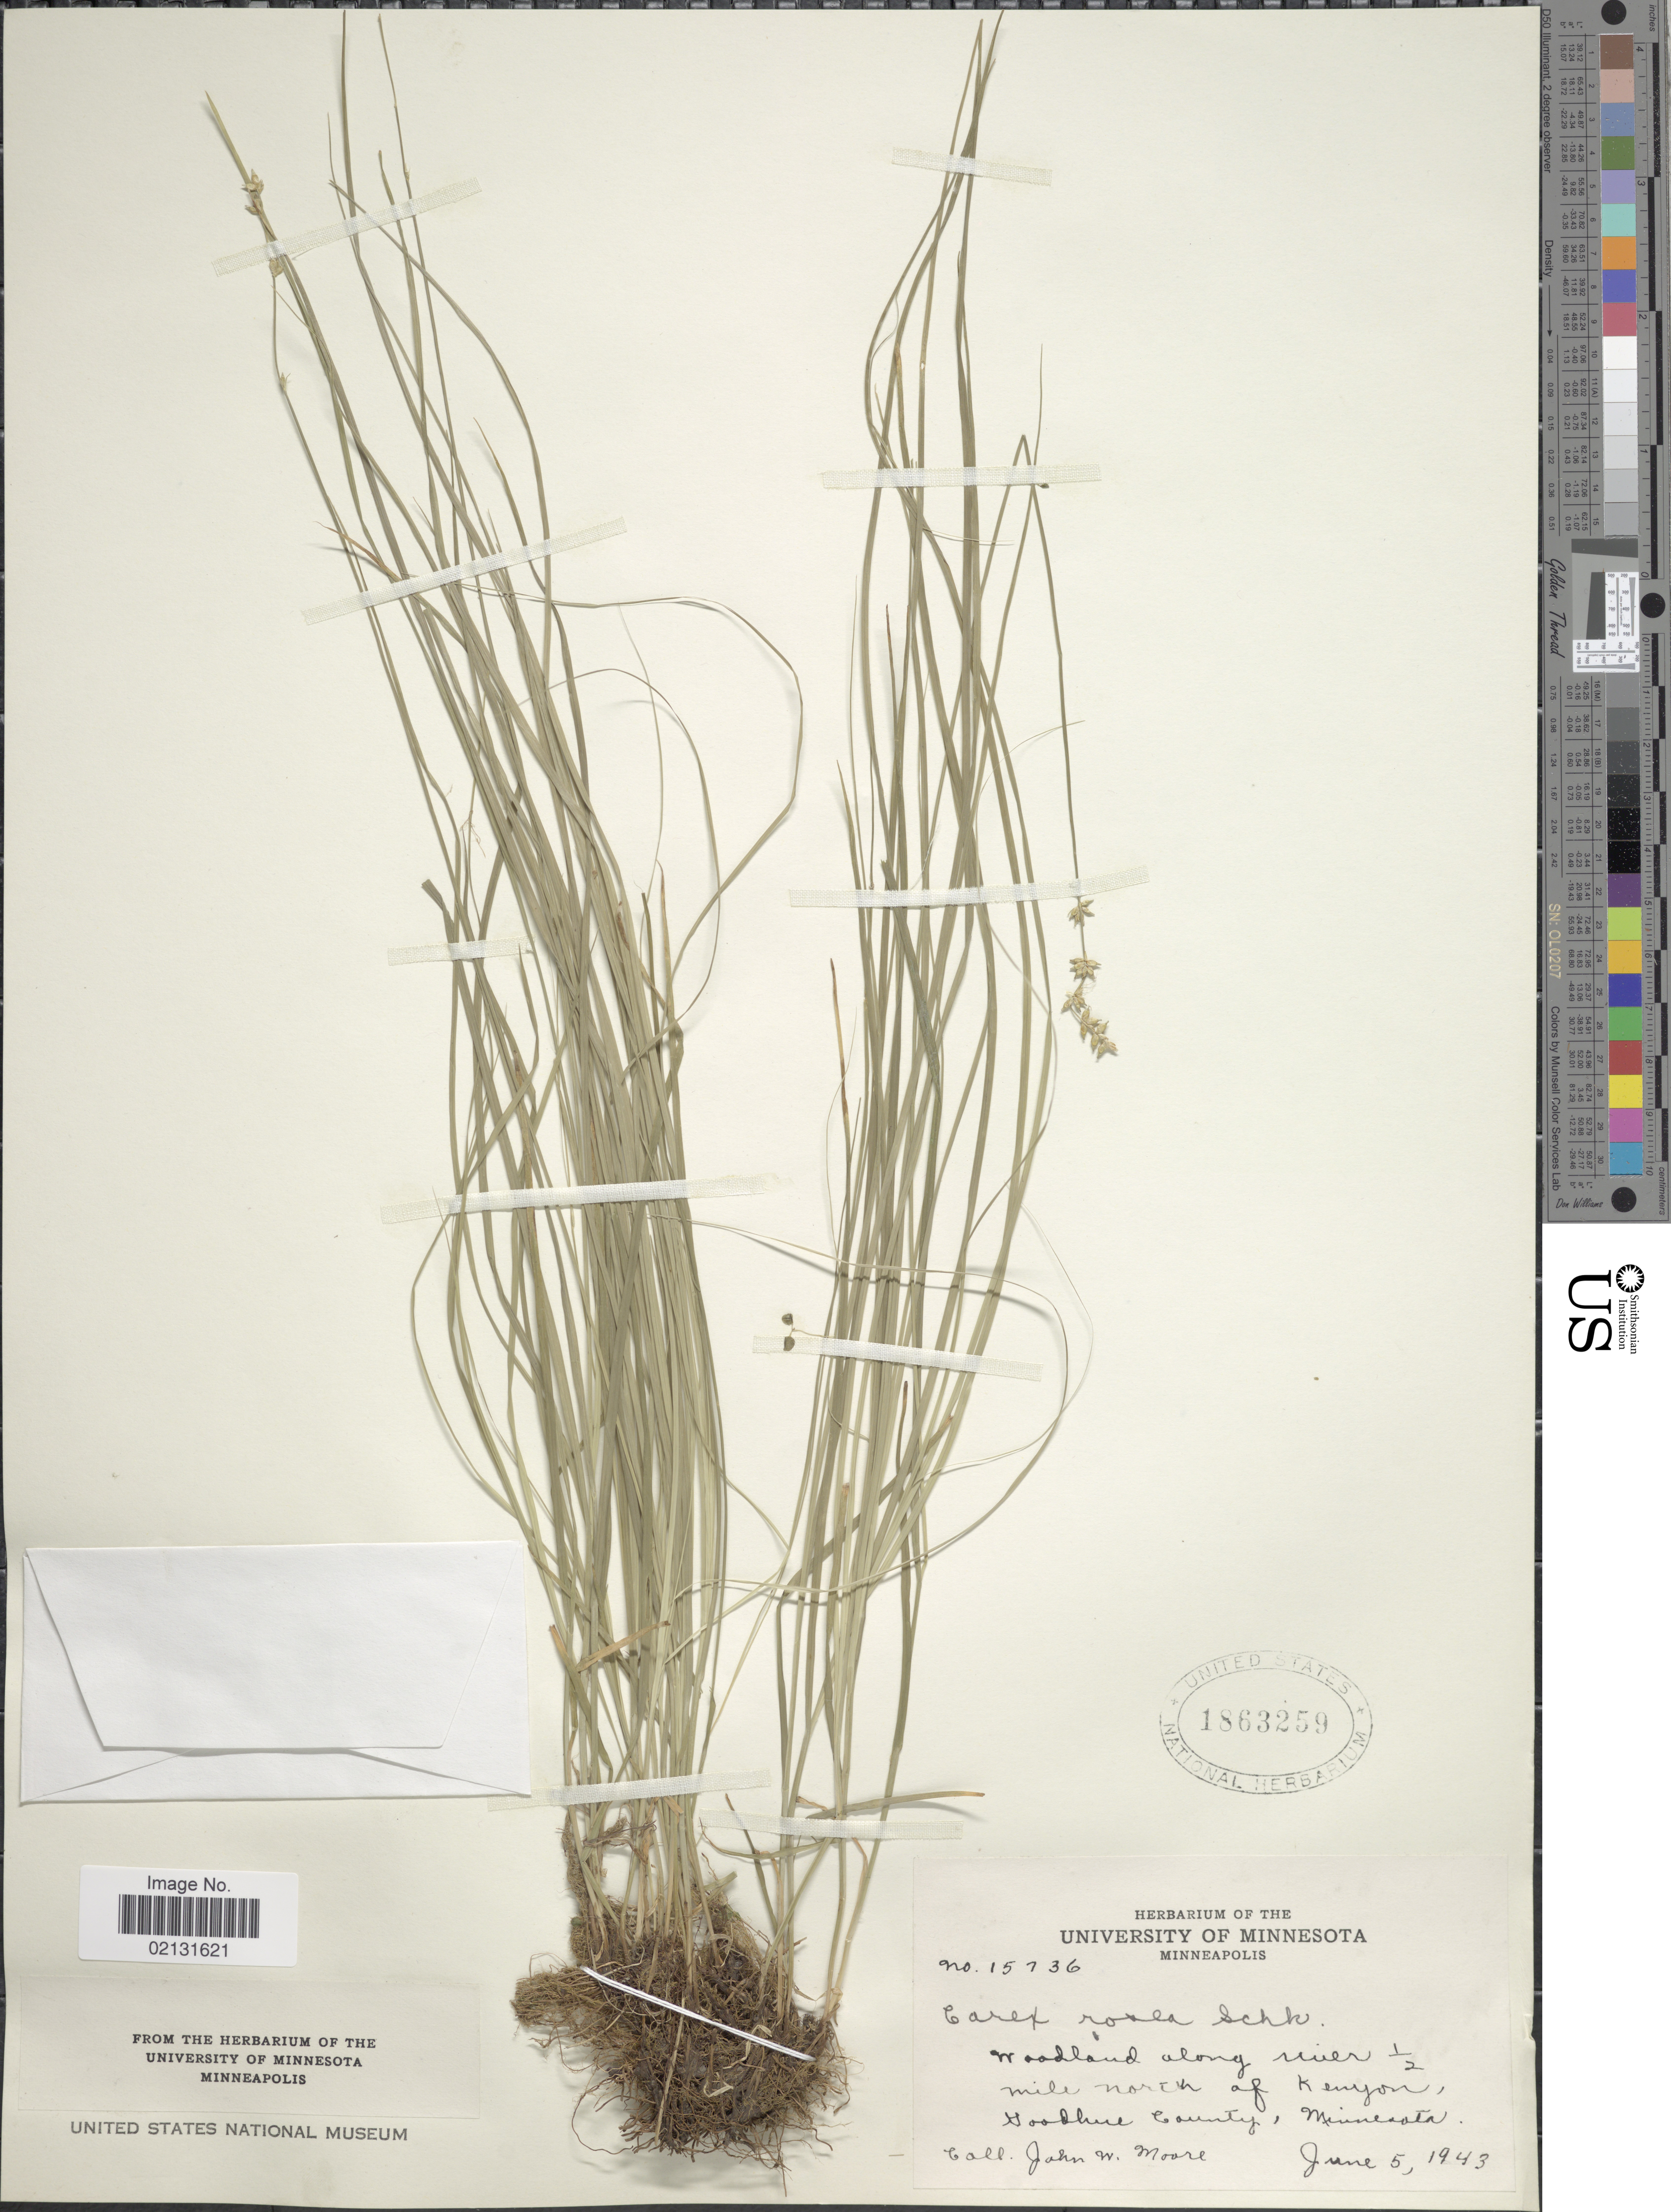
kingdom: Plantae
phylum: Tracheophyta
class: Liliopsida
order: Poales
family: Cyperaceae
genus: Carex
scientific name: Carex rosea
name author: Willd.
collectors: J. Moore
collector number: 15736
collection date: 1943-06-05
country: United States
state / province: Minnesota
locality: Woodland along river 1/2 mile north of Kenyon, Goodhue County.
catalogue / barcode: US 1863259